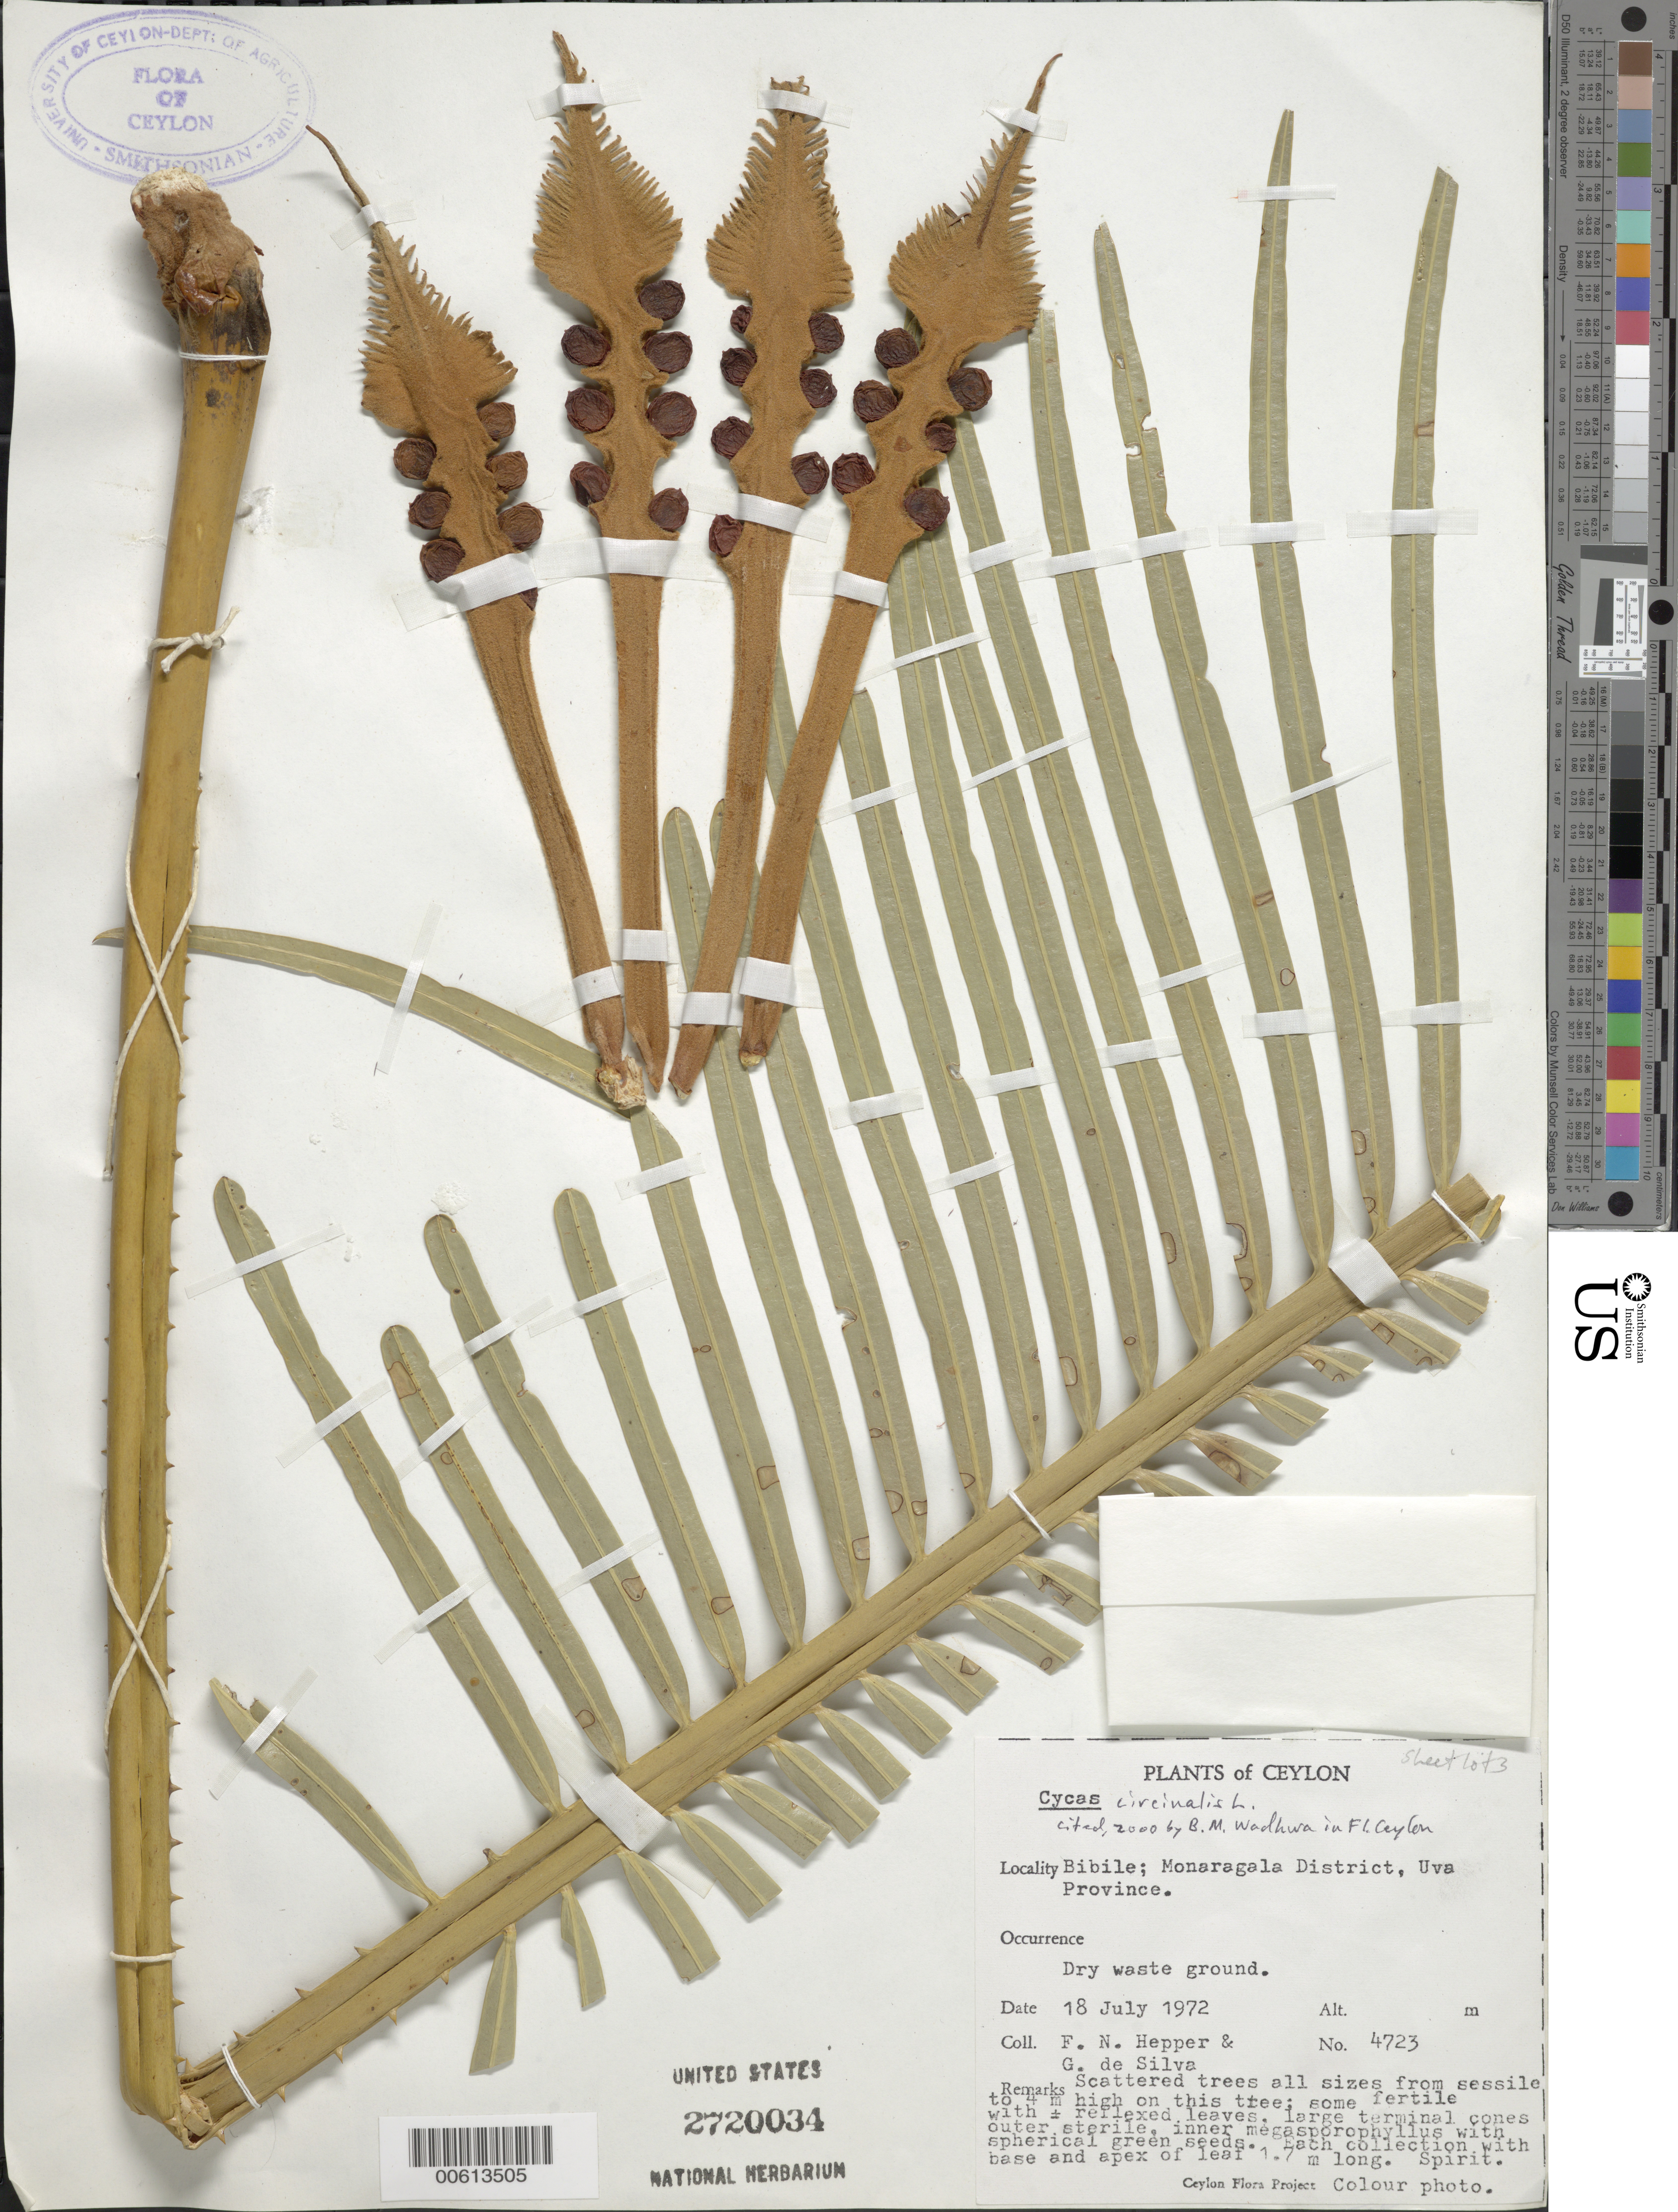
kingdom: Plantae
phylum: Tracheophyta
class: Cycadopsida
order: Cycadales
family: Cycadaceae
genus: Cycas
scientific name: Cycas circinalis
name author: L.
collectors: F. Hepper & G. de Silva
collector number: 4723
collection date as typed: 18 Jul 1972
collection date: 1972-07-18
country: Sri Lanka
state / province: Uva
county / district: Monaragala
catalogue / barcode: US 2720034